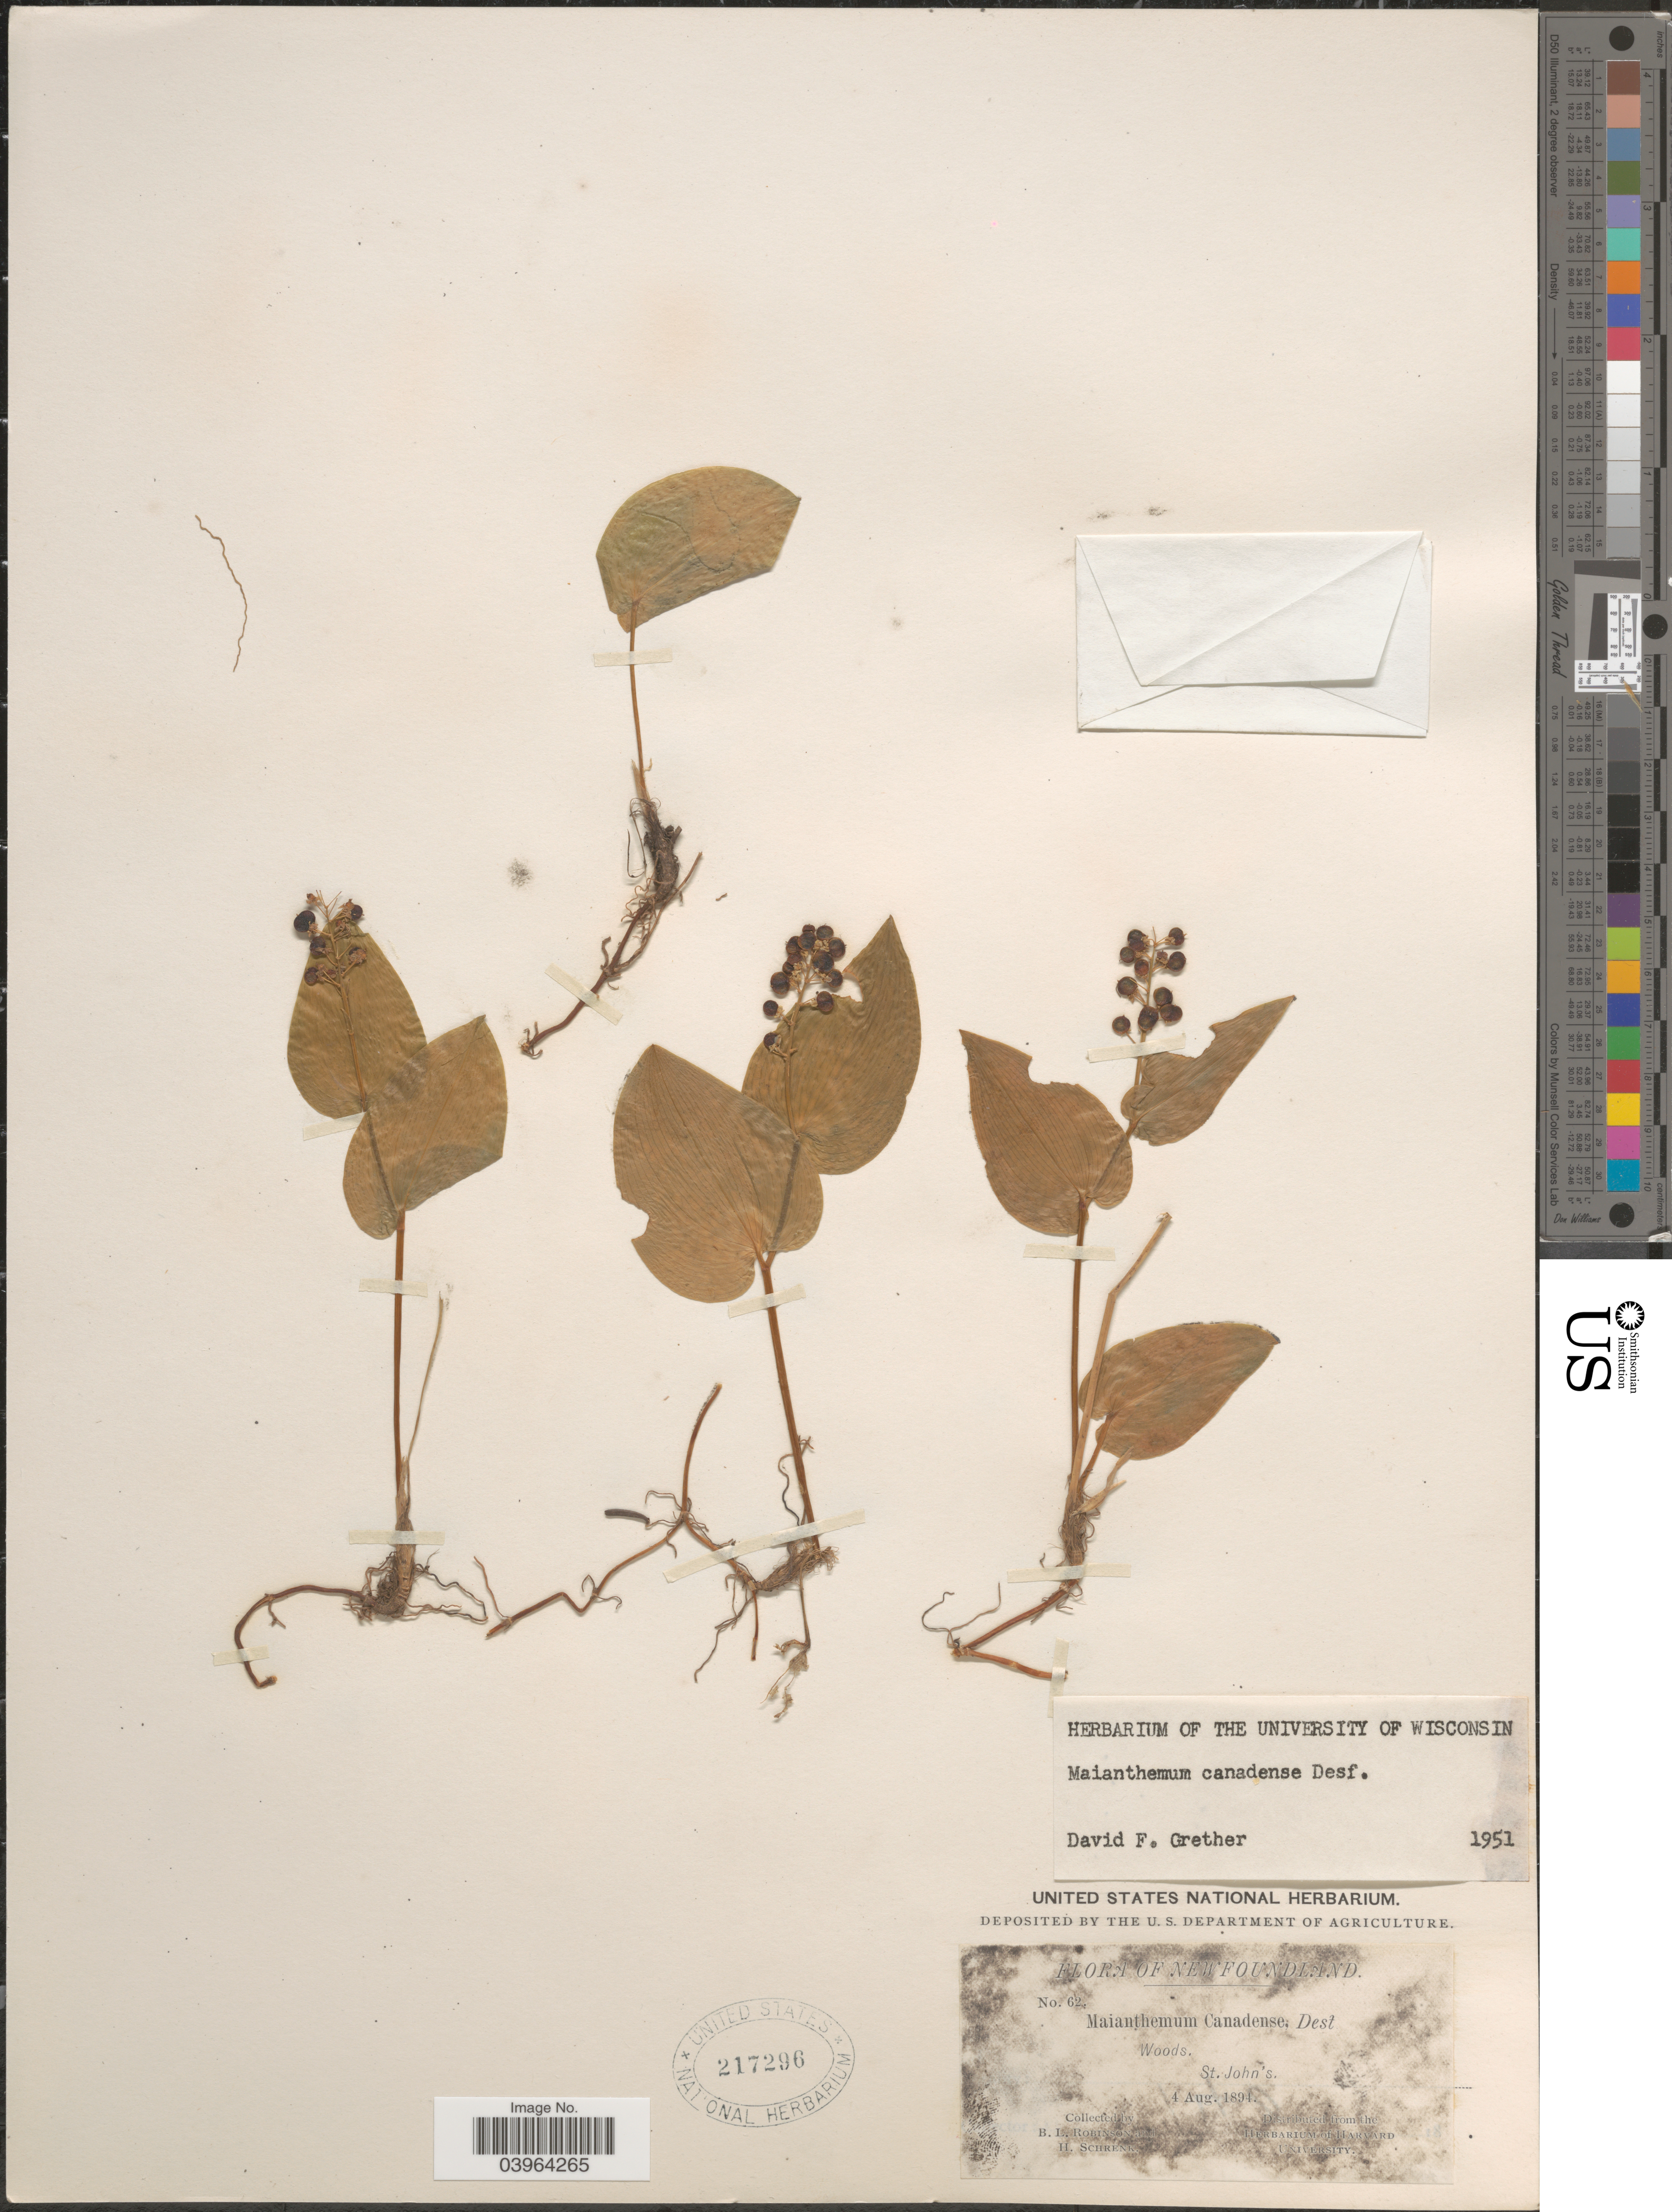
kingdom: Plantae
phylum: Tracheophyta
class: Liliopsida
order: Asparagales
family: Asparagaceae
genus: Maianthemum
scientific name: Maianthemum canadense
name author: Desf.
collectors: B. L. Robinson & H. Schrenk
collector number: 62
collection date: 1894-08-04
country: Canada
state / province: Newfoundland and Labrador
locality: St. John's.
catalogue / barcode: US 217296